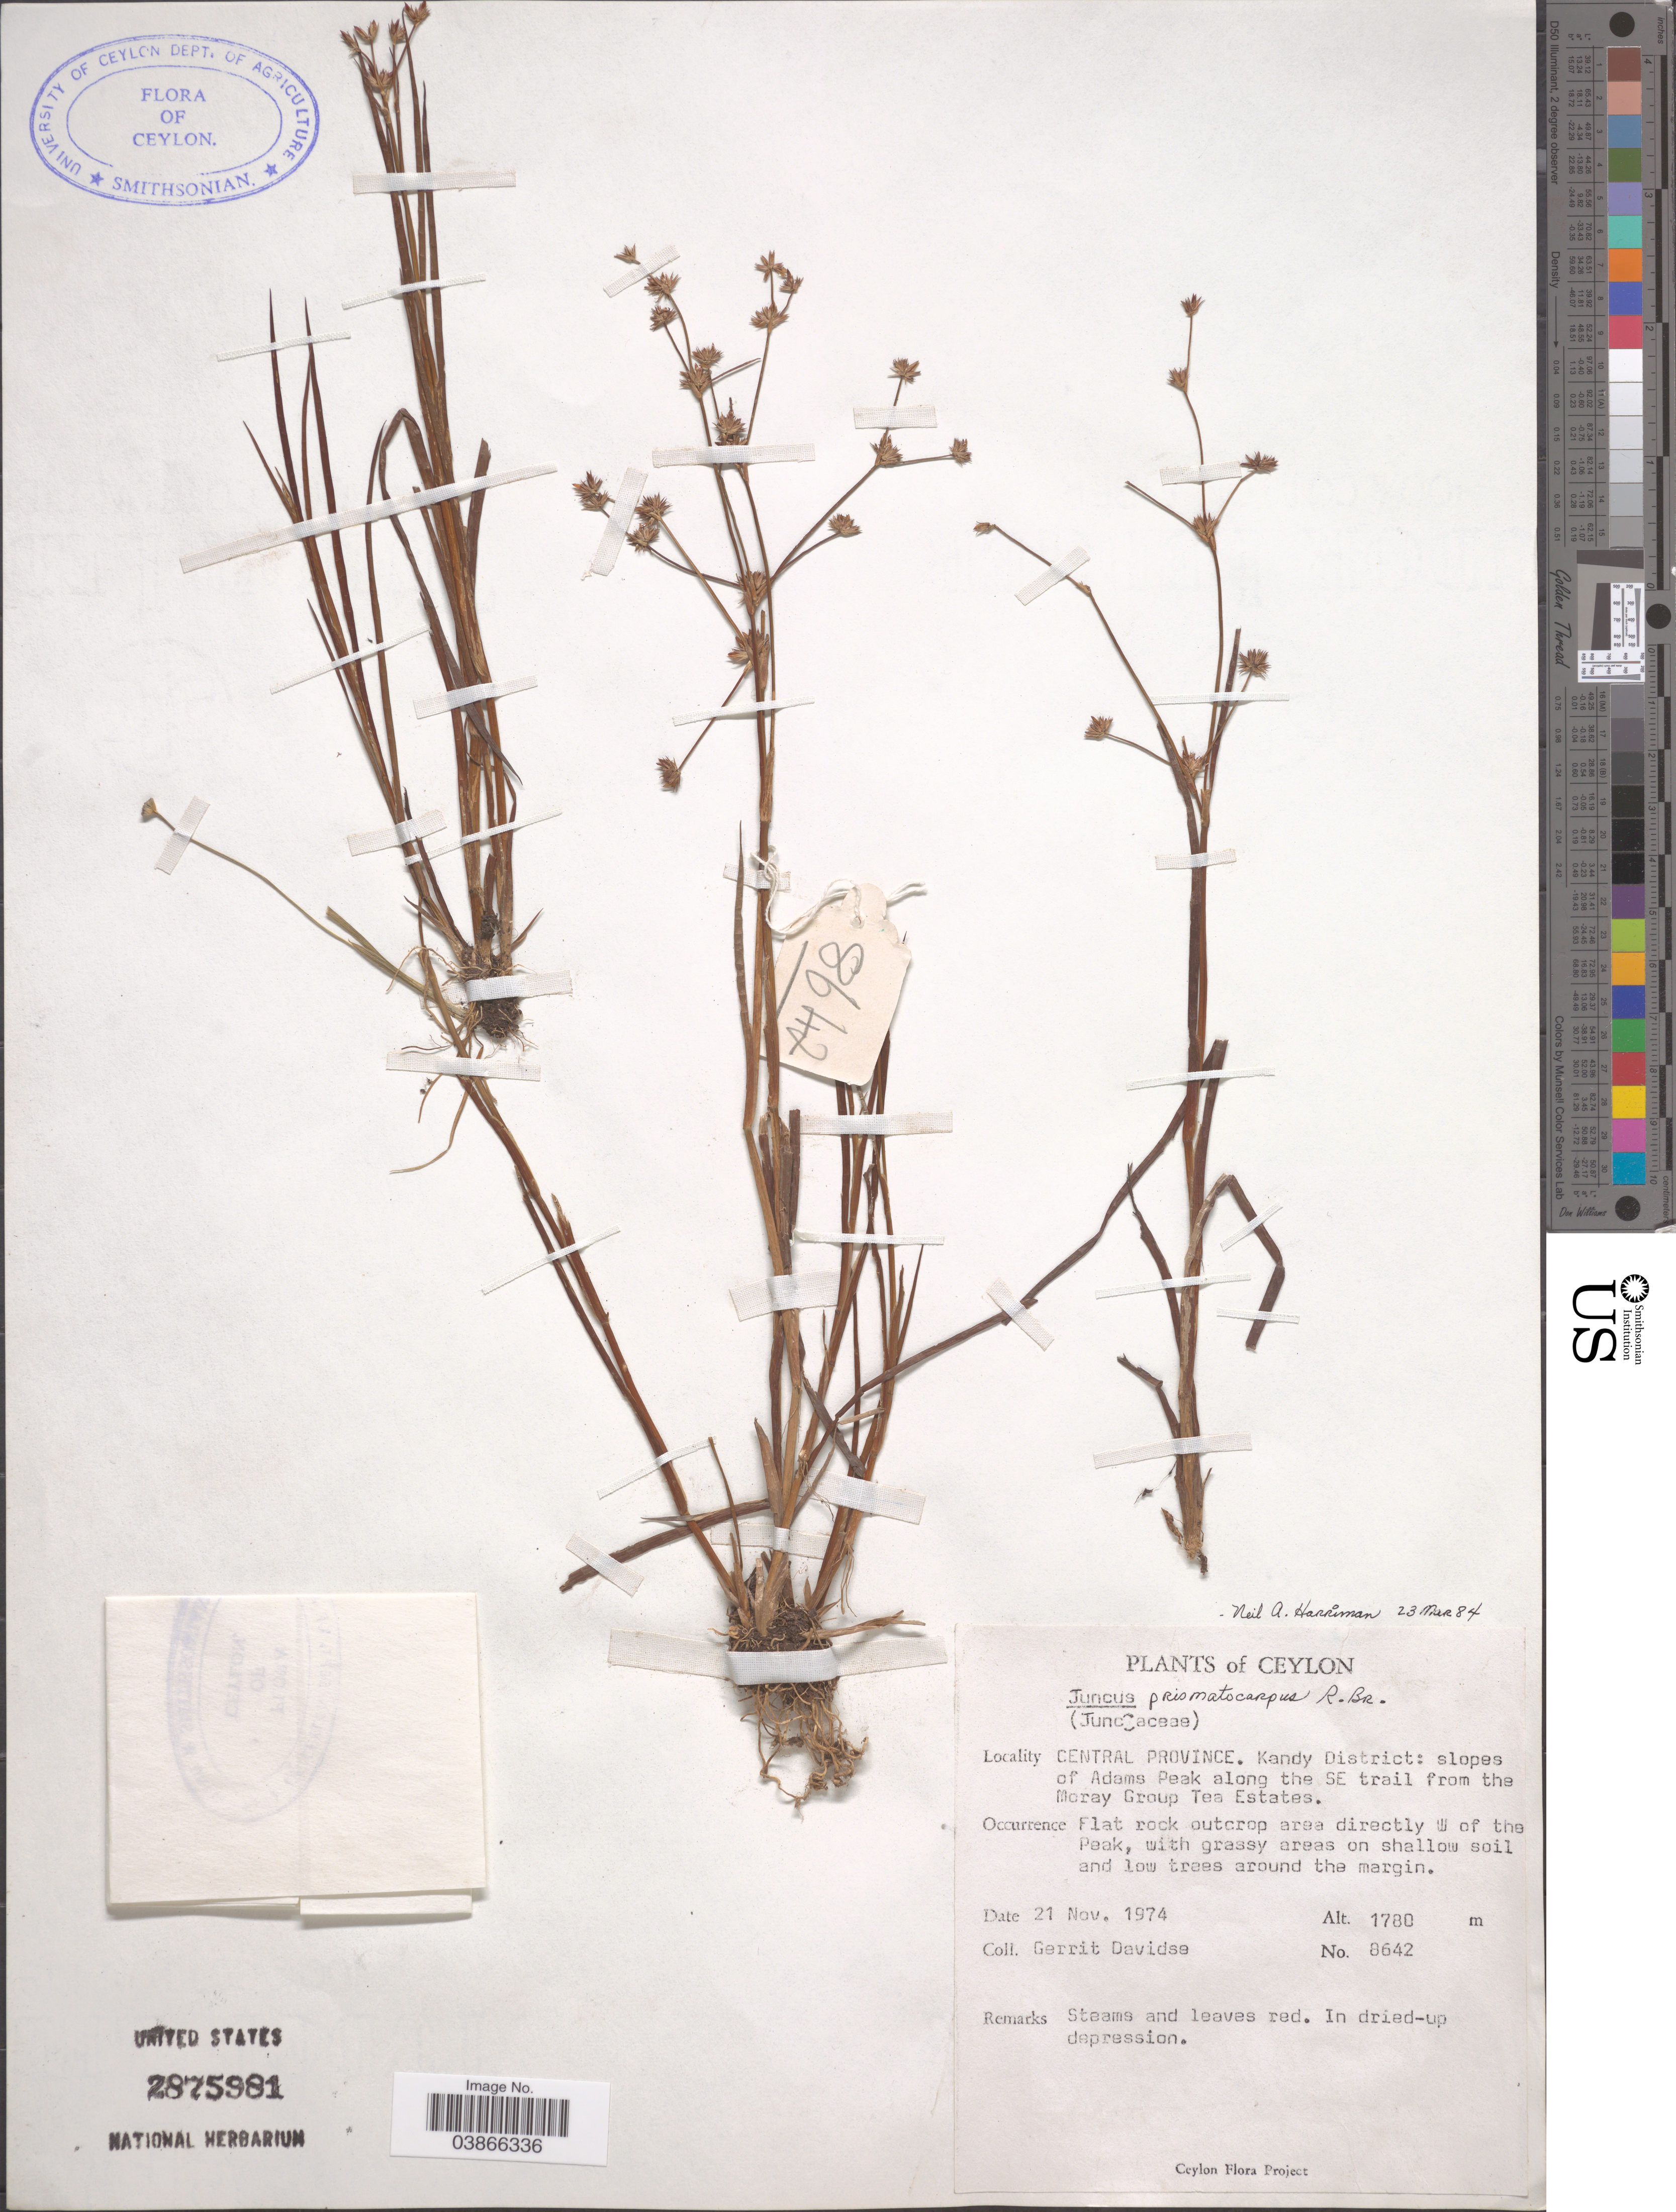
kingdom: Plantae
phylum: Tracheophyta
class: Liliopsida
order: Poales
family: Juncaceae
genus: Juncus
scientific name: Juncus prismatocarpus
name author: R. Br.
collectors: G. Davidse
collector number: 8642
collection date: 1974-11-21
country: Sri Lanka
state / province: Central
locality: Ceylon. Kandy District: slopes of Adams Peak along the SE trail from the Moray Group Tea Estates. Area directly W of the Peak.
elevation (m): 1780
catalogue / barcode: US 2875981